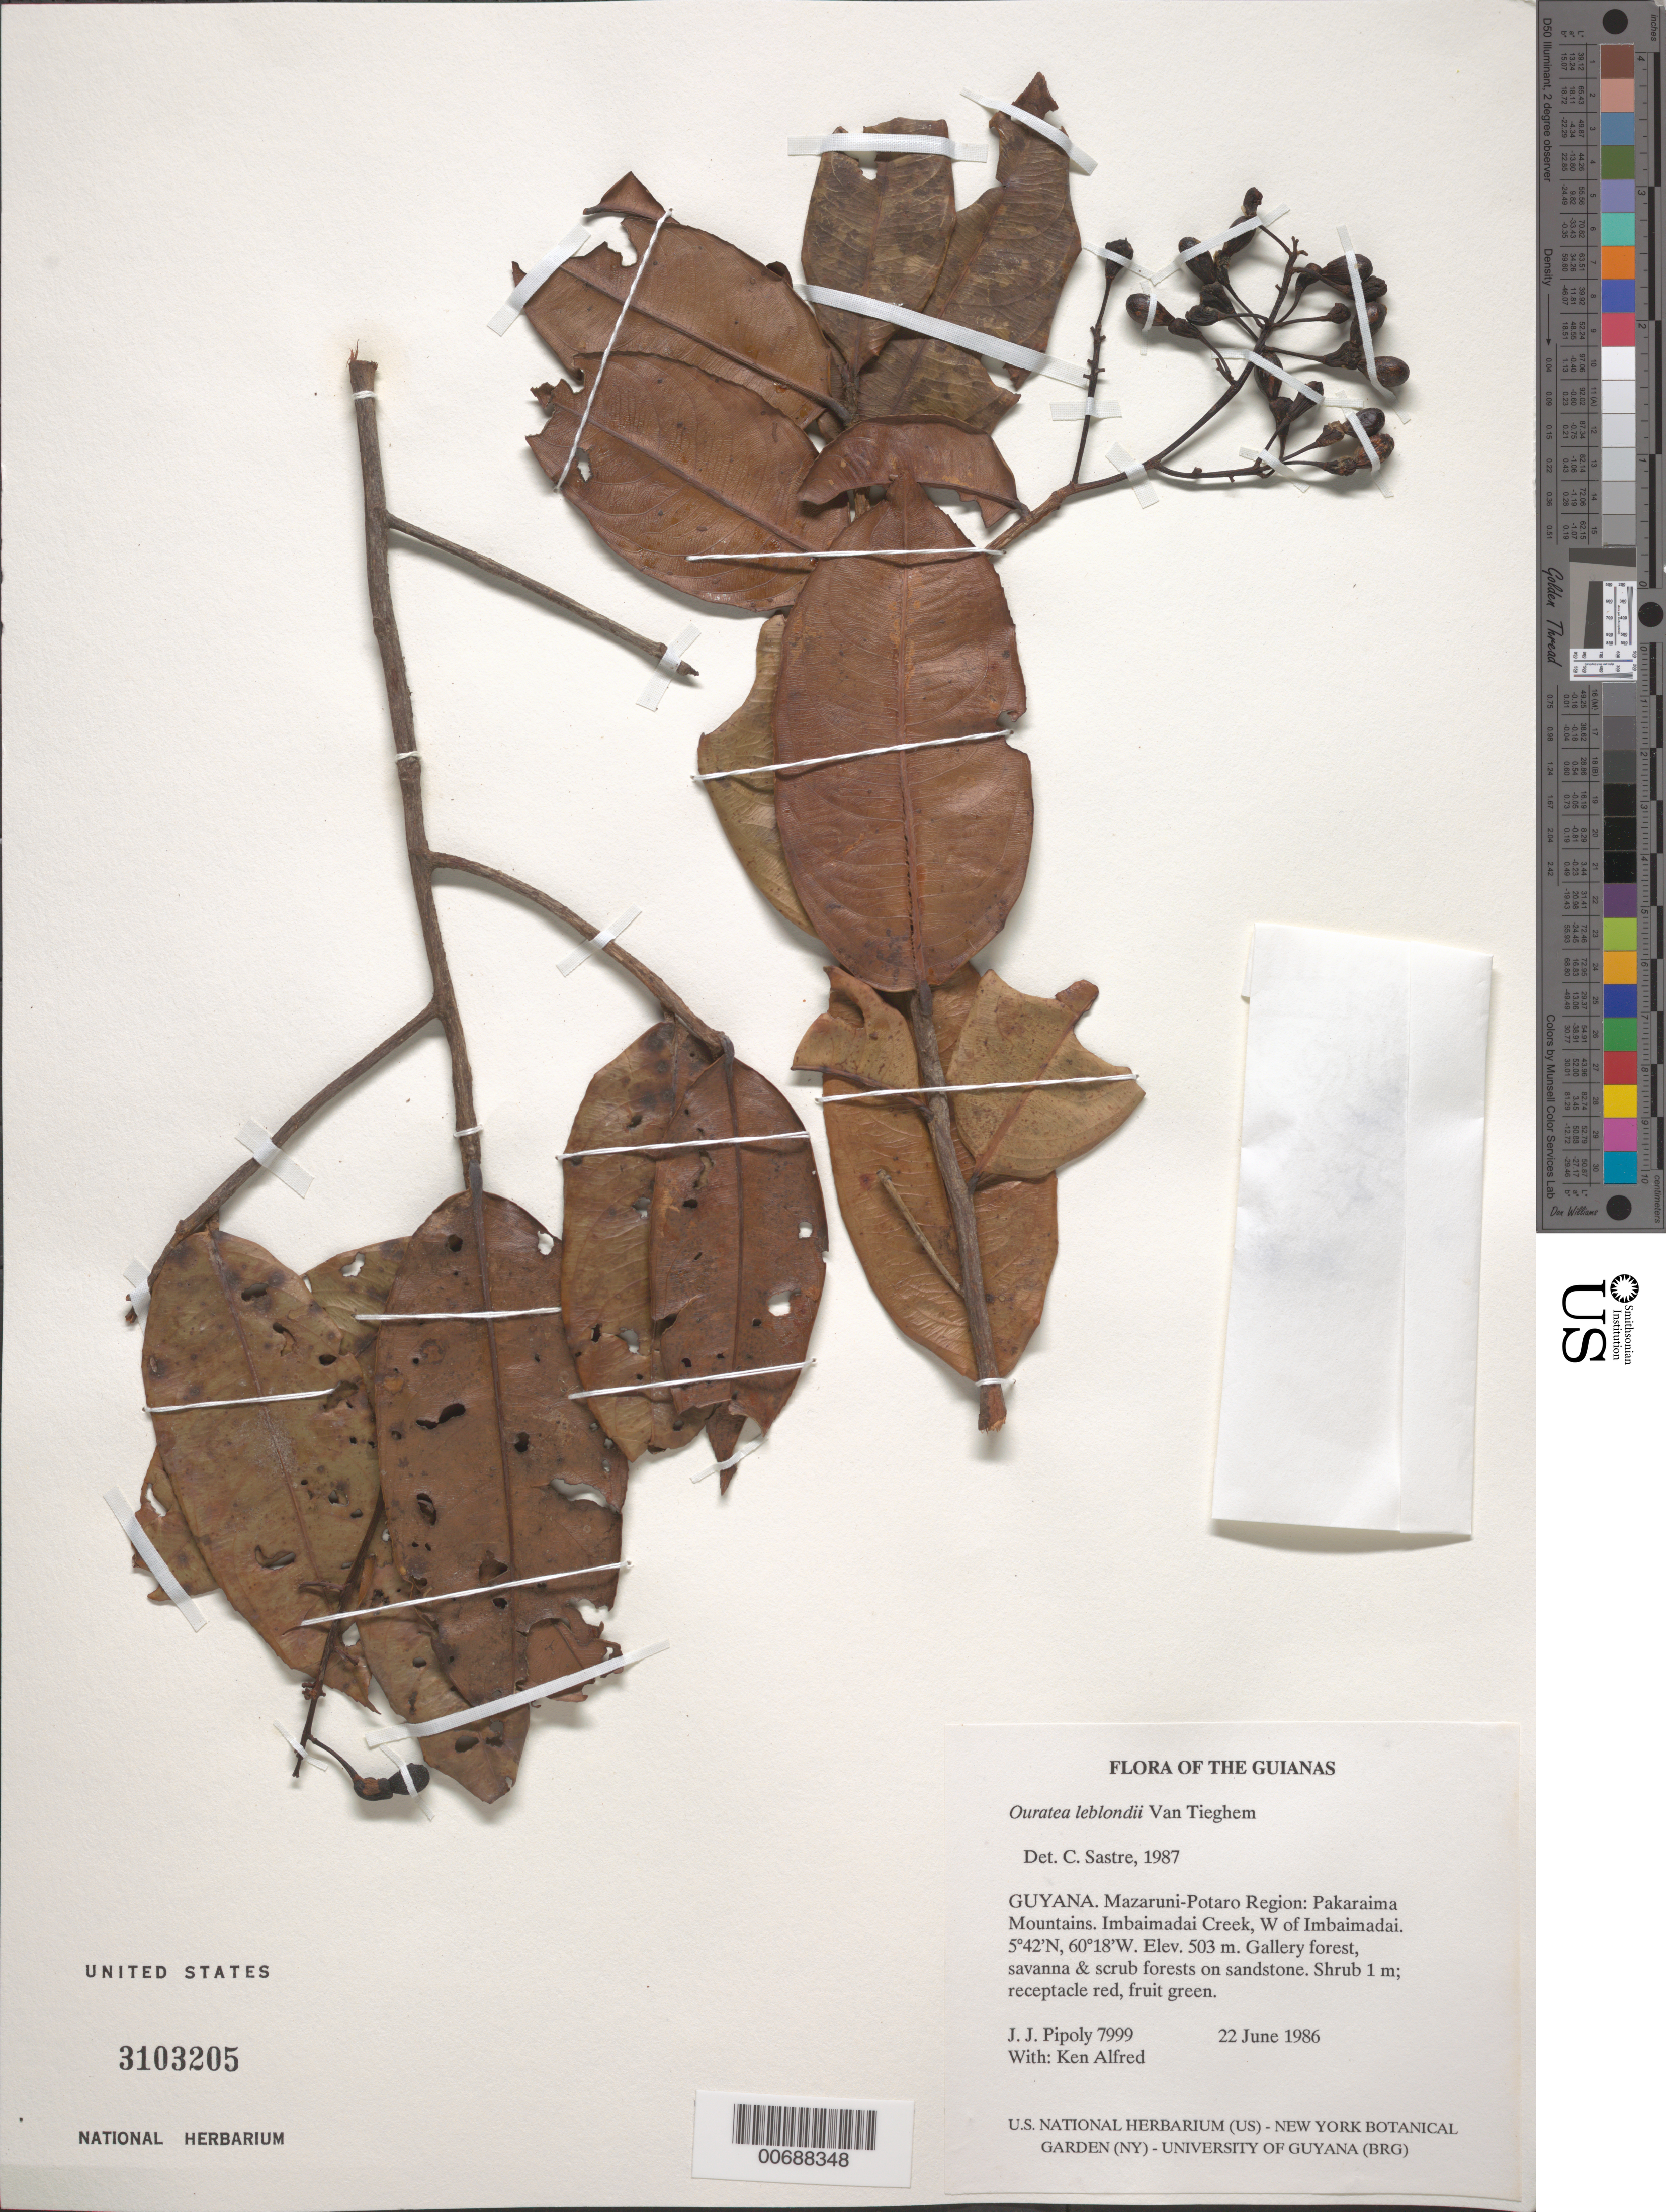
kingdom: Plantae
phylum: Tracheophyta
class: Magnoliopsida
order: Malpighiales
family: Ochnaceae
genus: Ouratea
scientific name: Ouratea leblondii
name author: (Tiegh.) Lemée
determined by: Sastre, C. H. L.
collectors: J. J. Pipoly & K. Alfred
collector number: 7999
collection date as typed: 22 June 1986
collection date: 1986-06-22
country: Guyana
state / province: Cuyuni-Mazaruni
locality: Pakaraima Mts. Imbaimadai Creek, W of Imbaimadai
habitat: Gallery forest, savanna and scrub forests on sandstone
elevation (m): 503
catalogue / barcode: US 3103205